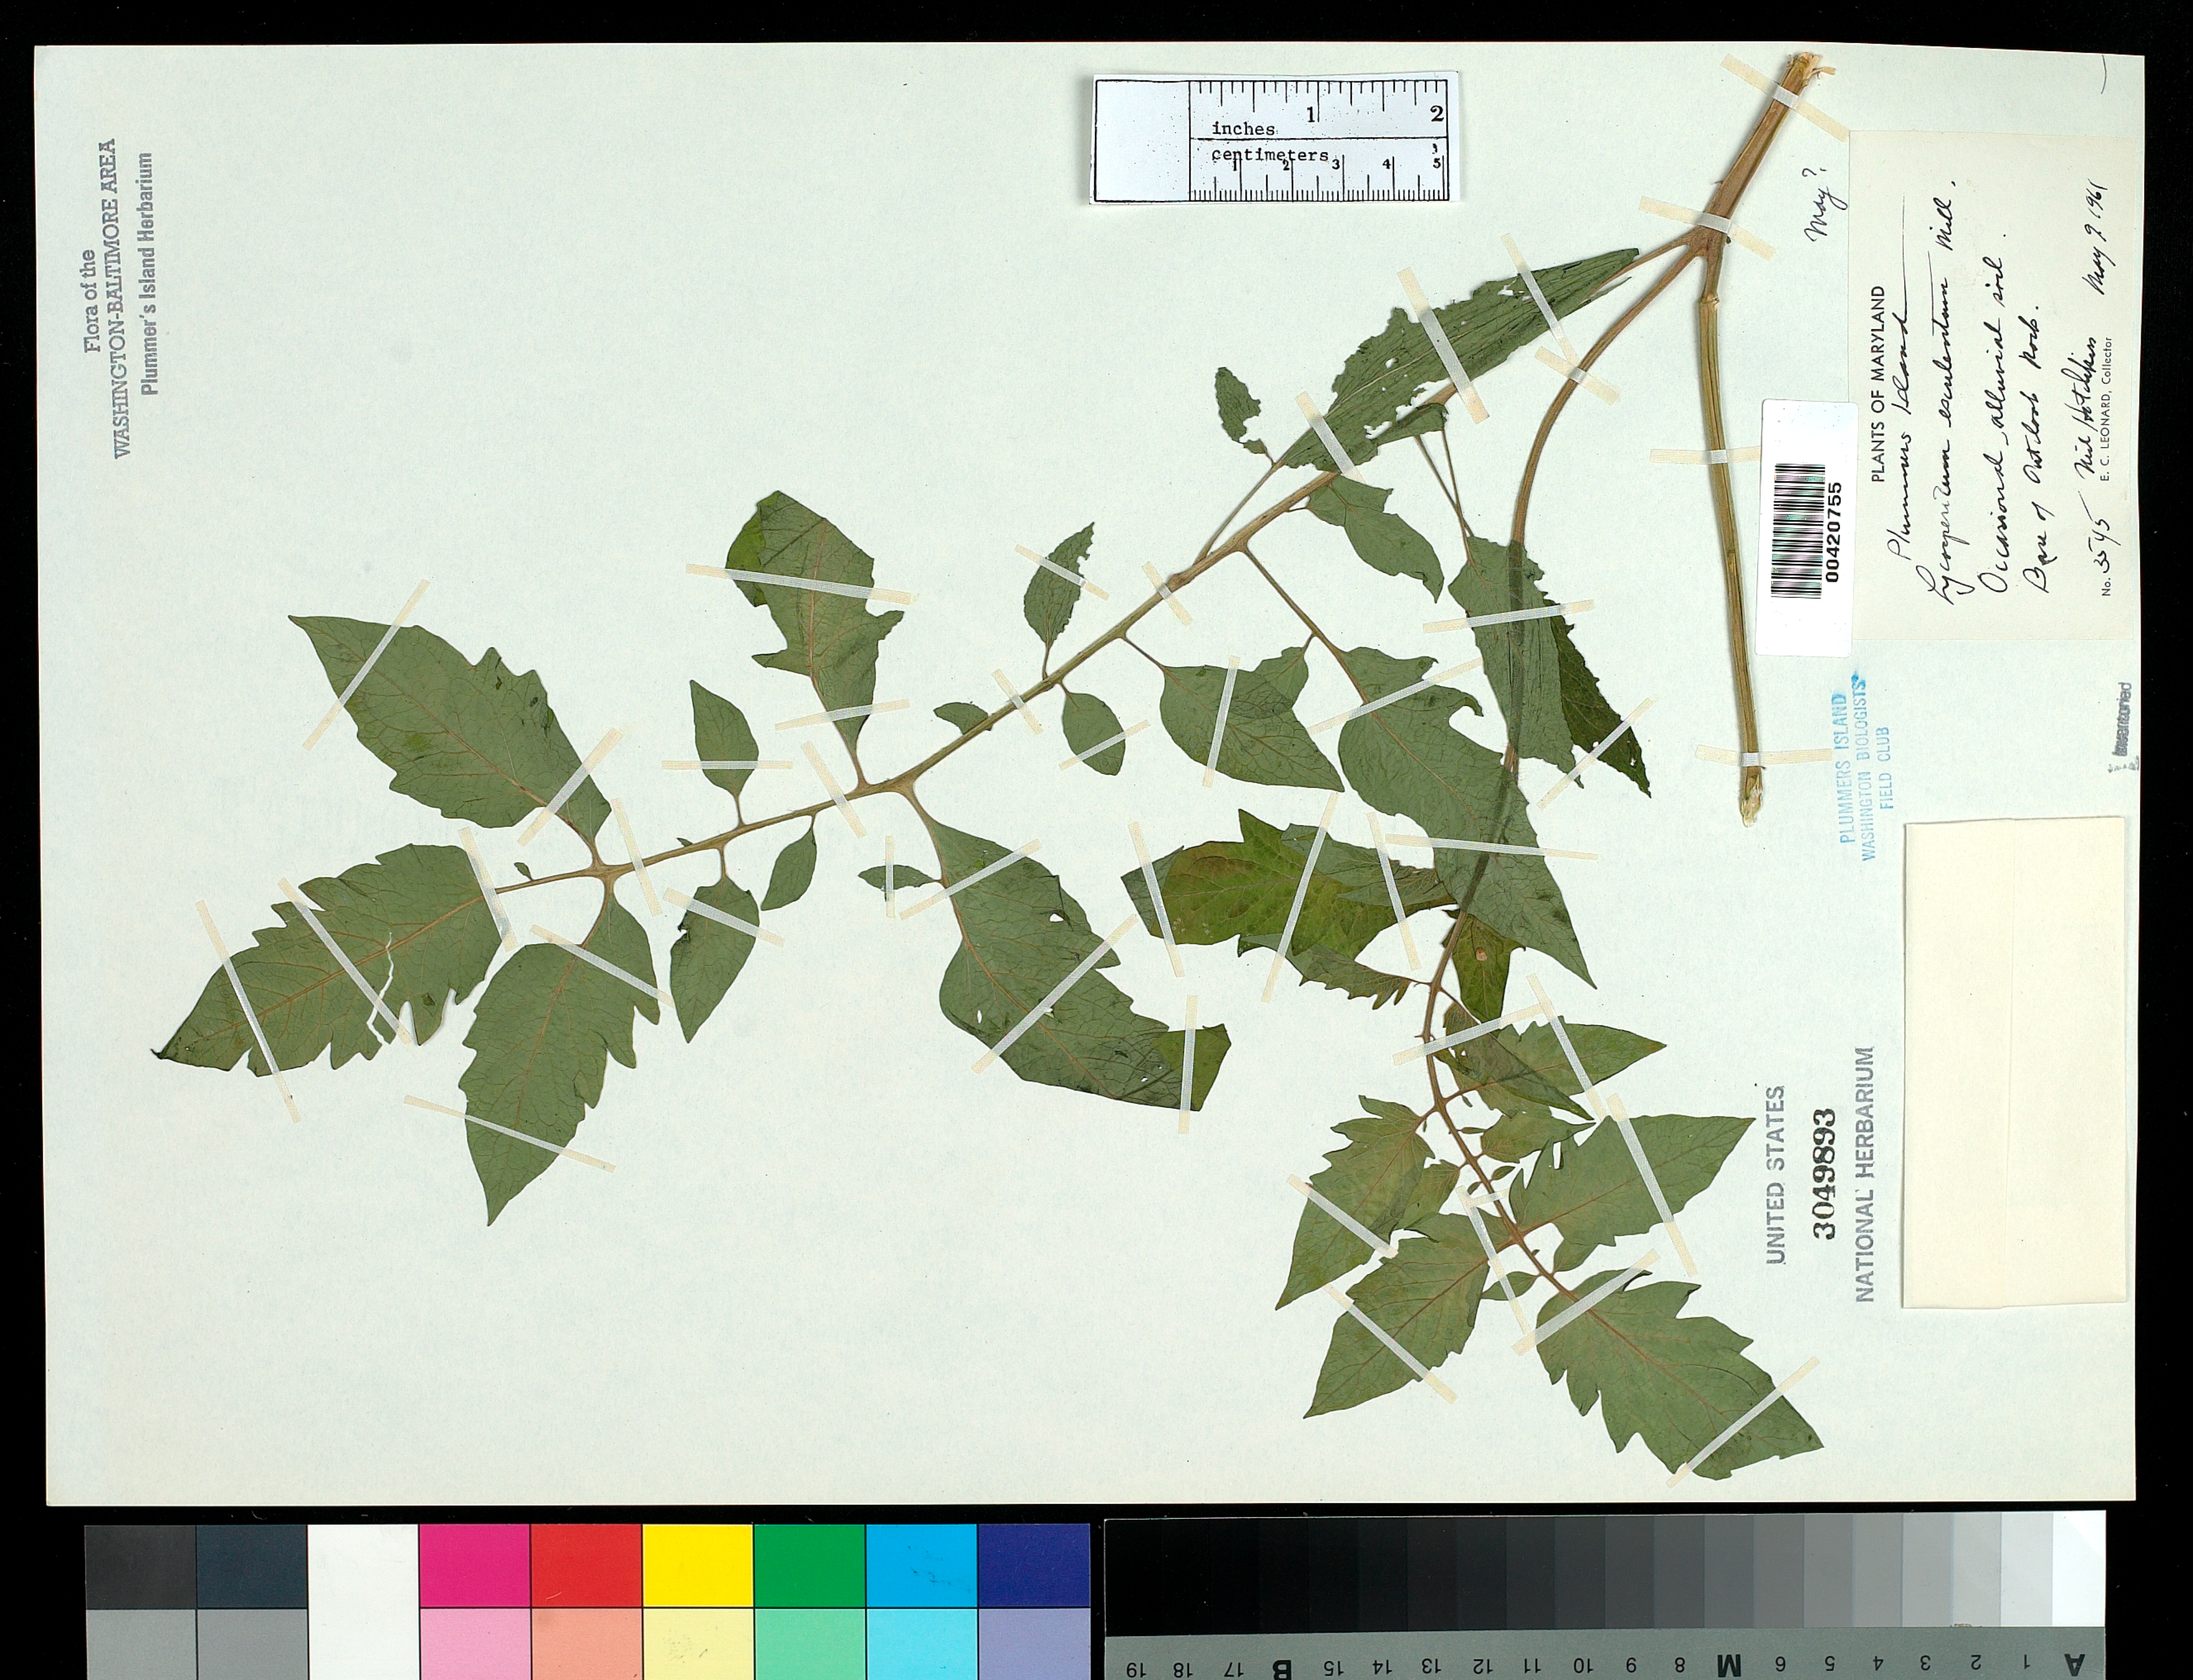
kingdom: Plantae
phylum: Tracheophyta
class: Magnoliopsida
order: Solanales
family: Solanaceae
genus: Solanum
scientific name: Solanum lycopersicum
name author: L.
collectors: E. C. Leonard & N. Hotchkiss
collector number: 3545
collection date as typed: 09 May 1961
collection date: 1961-05-09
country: United States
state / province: Maryland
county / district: Montgomery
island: Plummers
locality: Plummer's Island; base of Outlook Rock C. & O. Canal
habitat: Alluvial soil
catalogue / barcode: US 3049893